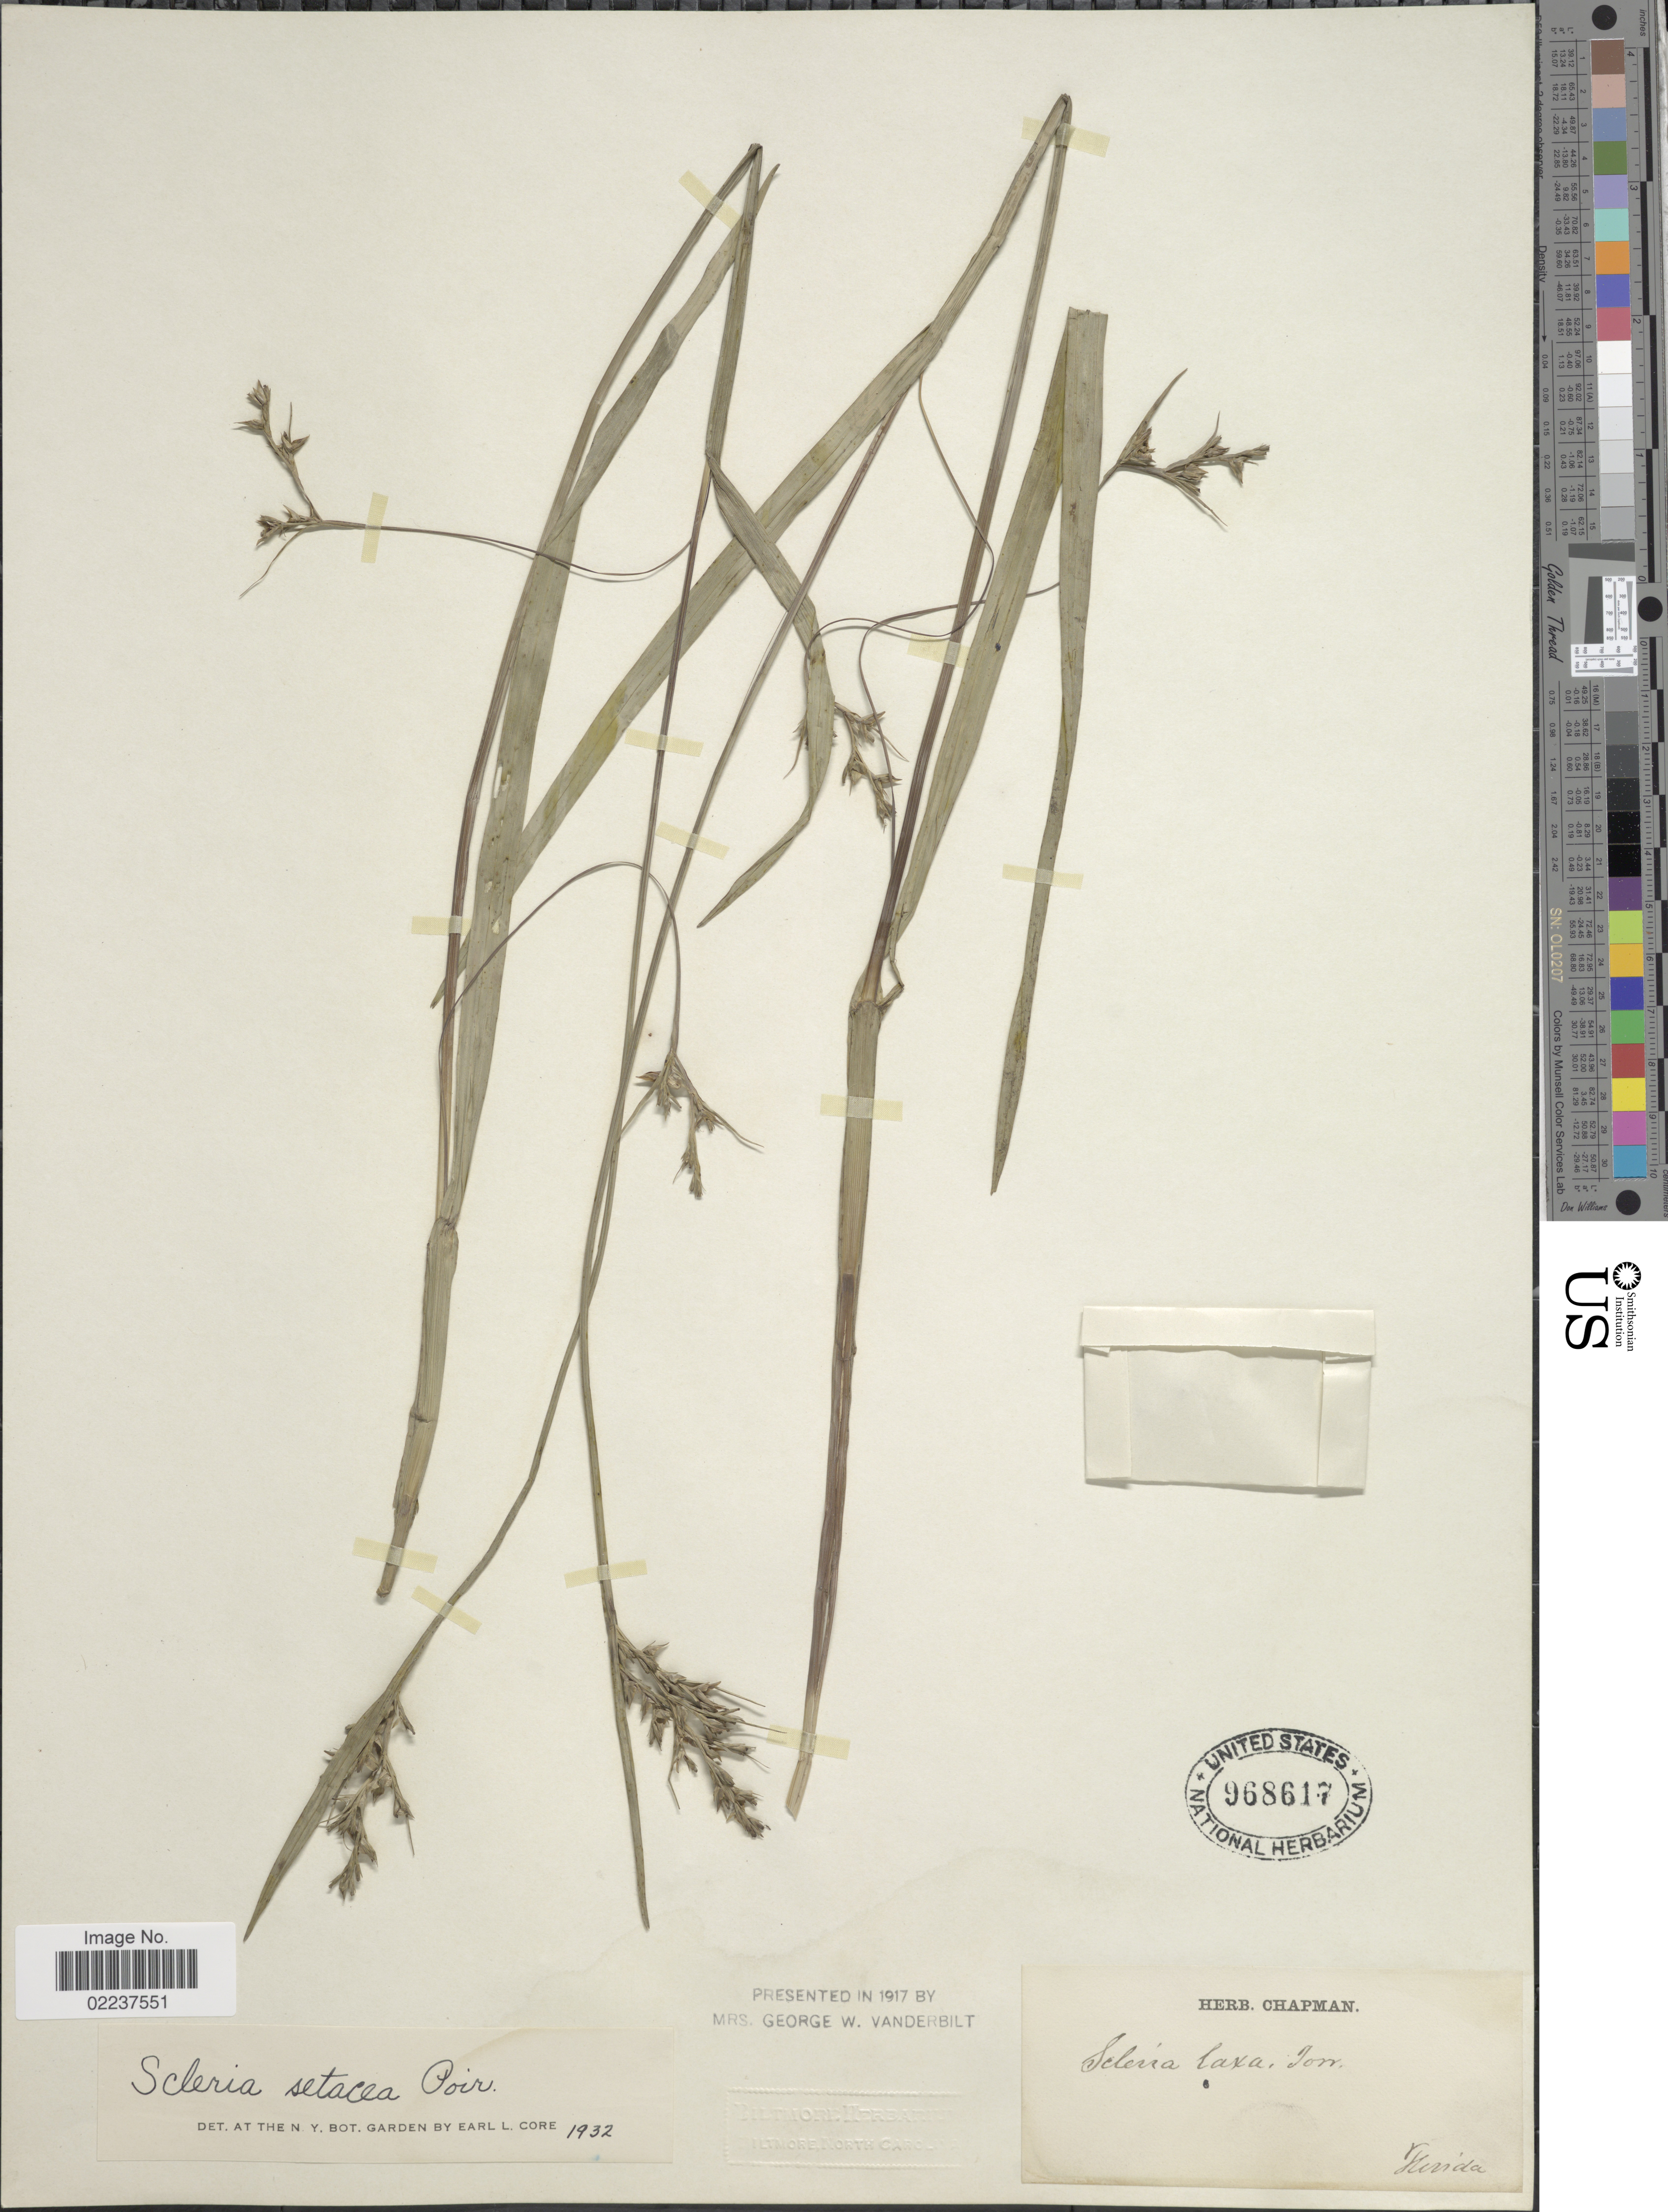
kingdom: Plantae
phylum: Tracheophyta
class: Liliopsida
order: Poales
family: Cyperaceae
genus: Scleria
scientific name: Scleria muehlenbergii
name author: Steud.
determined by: Strong, Mark T., (BOT), Smithsonian Institution - National Museum of Natural History (UNITED STATES)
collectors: ex herb. Chapman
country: United States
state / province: Florida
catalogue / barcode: US 968617